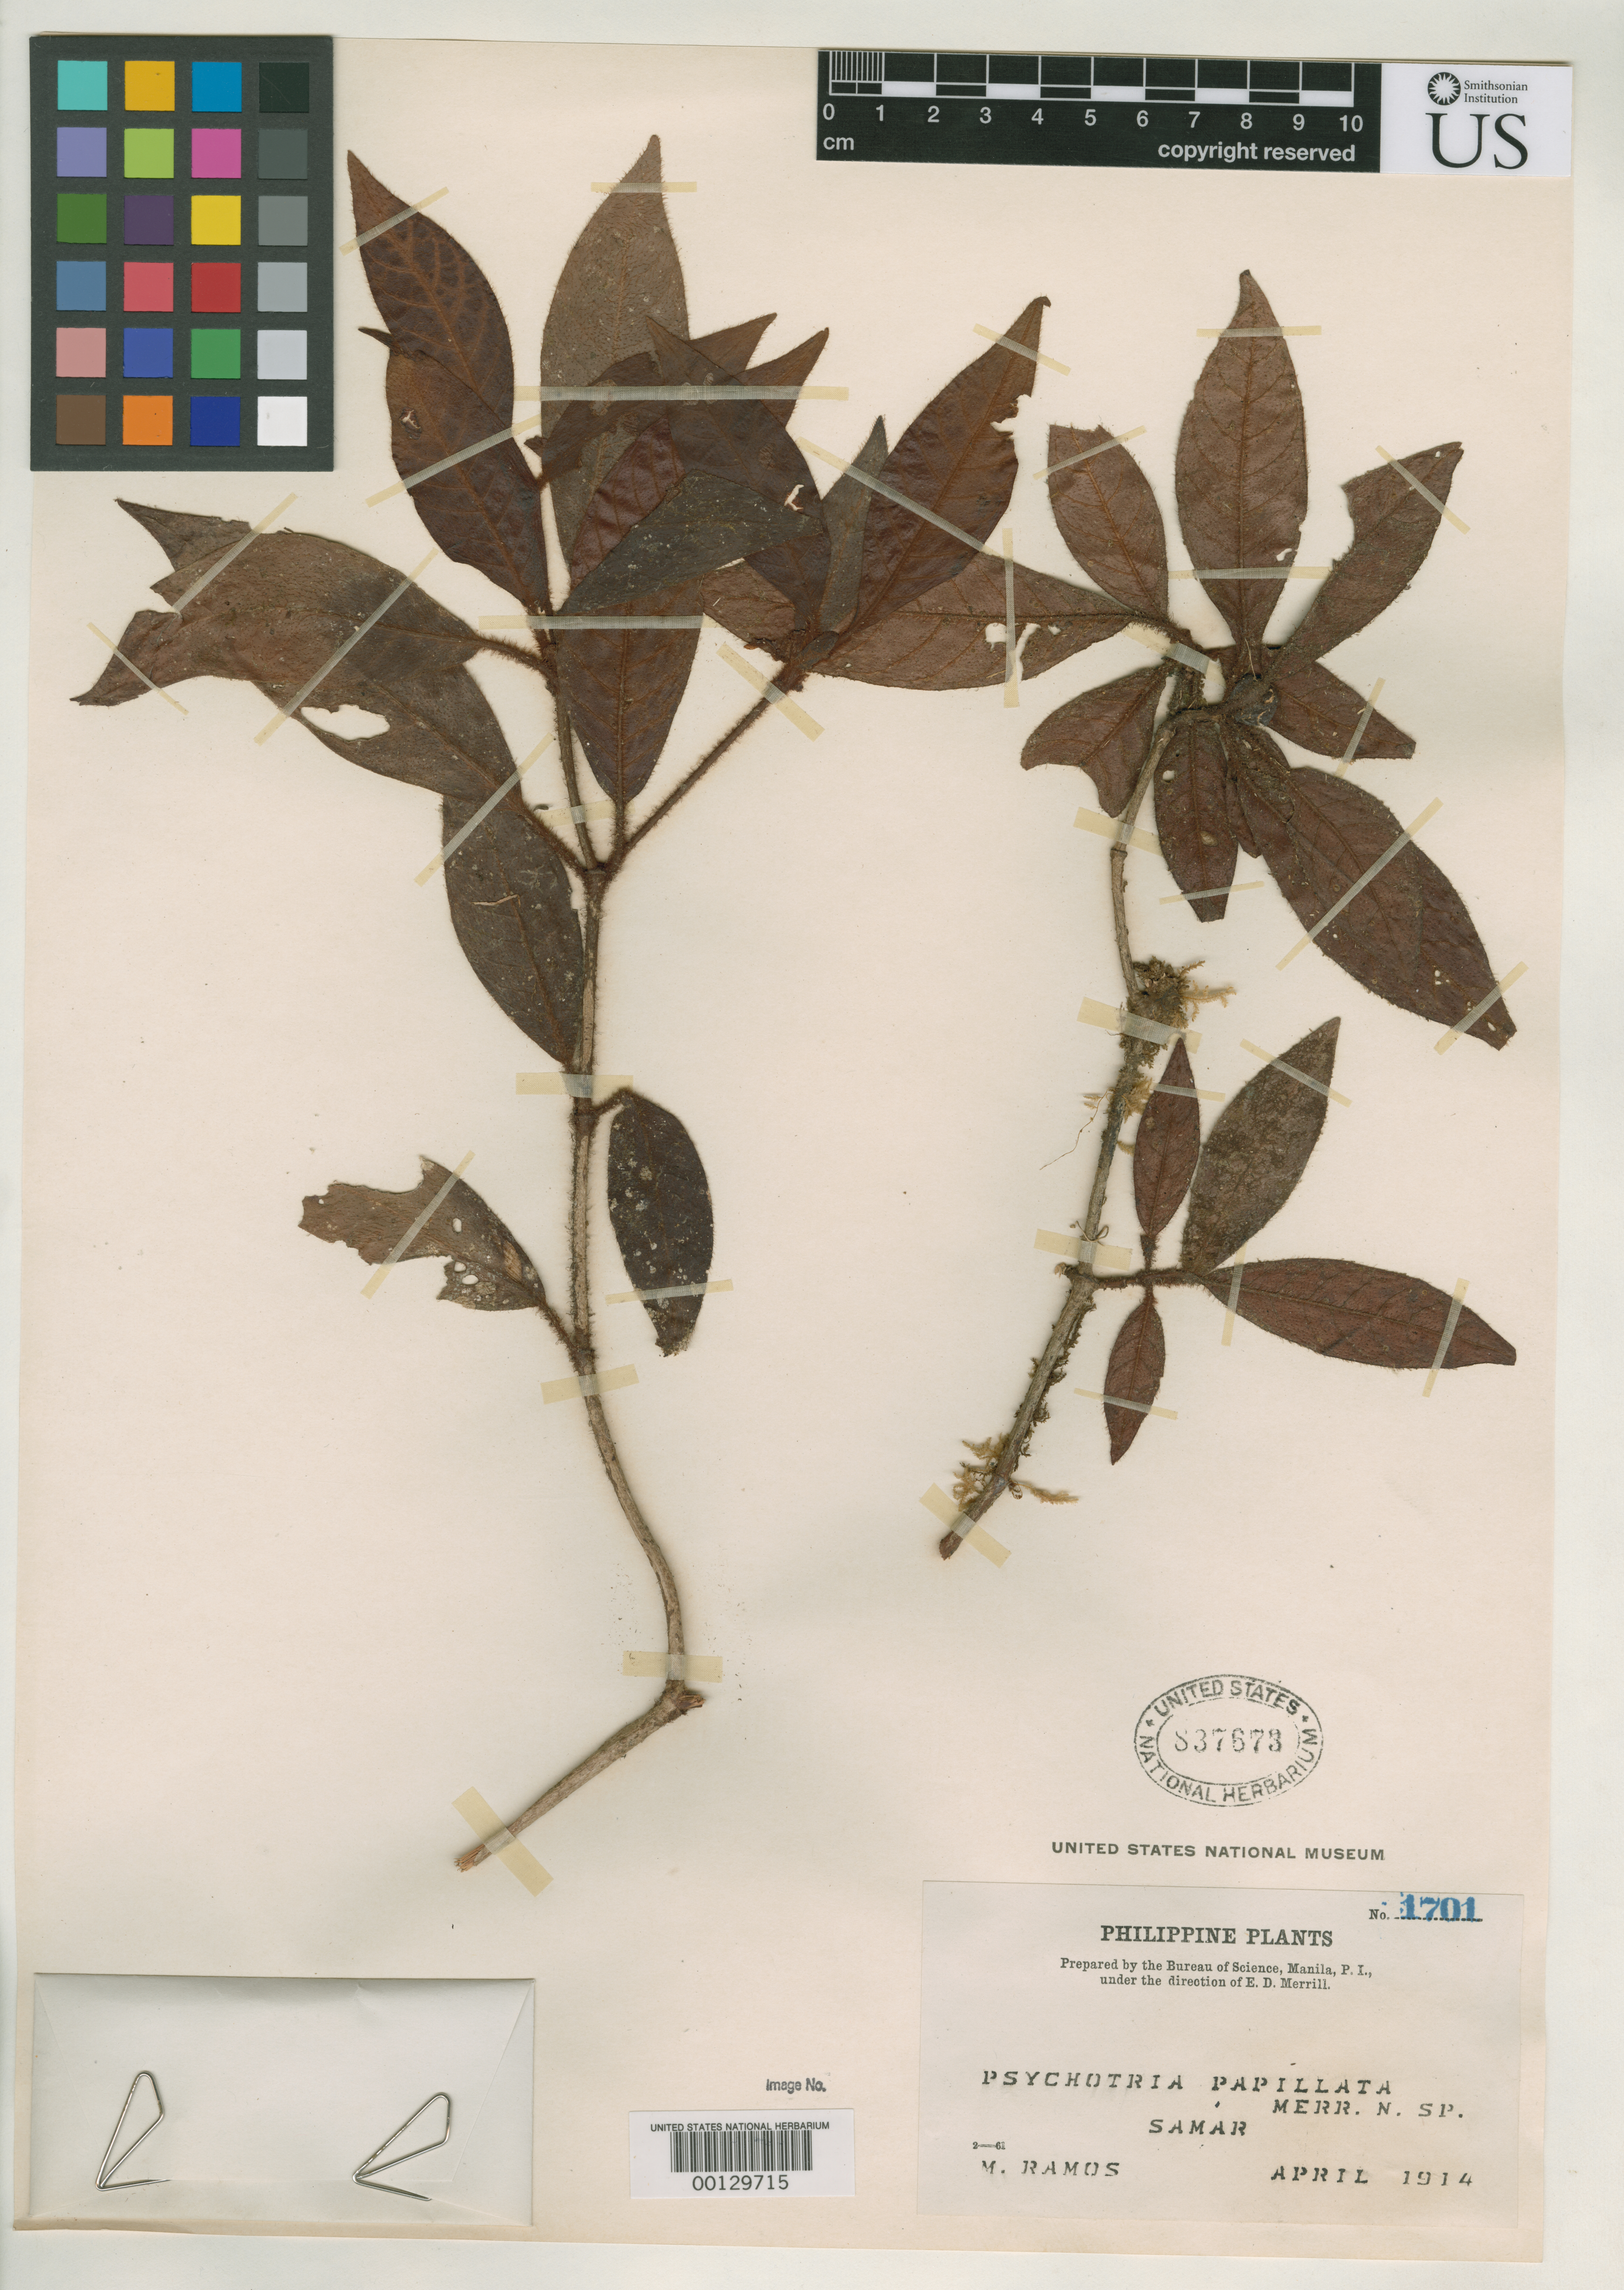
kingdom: Plantae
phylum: Tracheophyta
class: Magnoliopsida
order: Gentianales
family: Rubiaceae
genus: Grumilea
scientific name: Grumilea papillata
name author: Merr.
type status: Isotype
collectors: M. Ramos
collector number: Phil. Pl. 1701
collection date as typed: Apr 1914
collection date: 1914-04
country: Philippines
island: Samar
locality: Cauayan Valley.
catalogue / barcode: US 837673